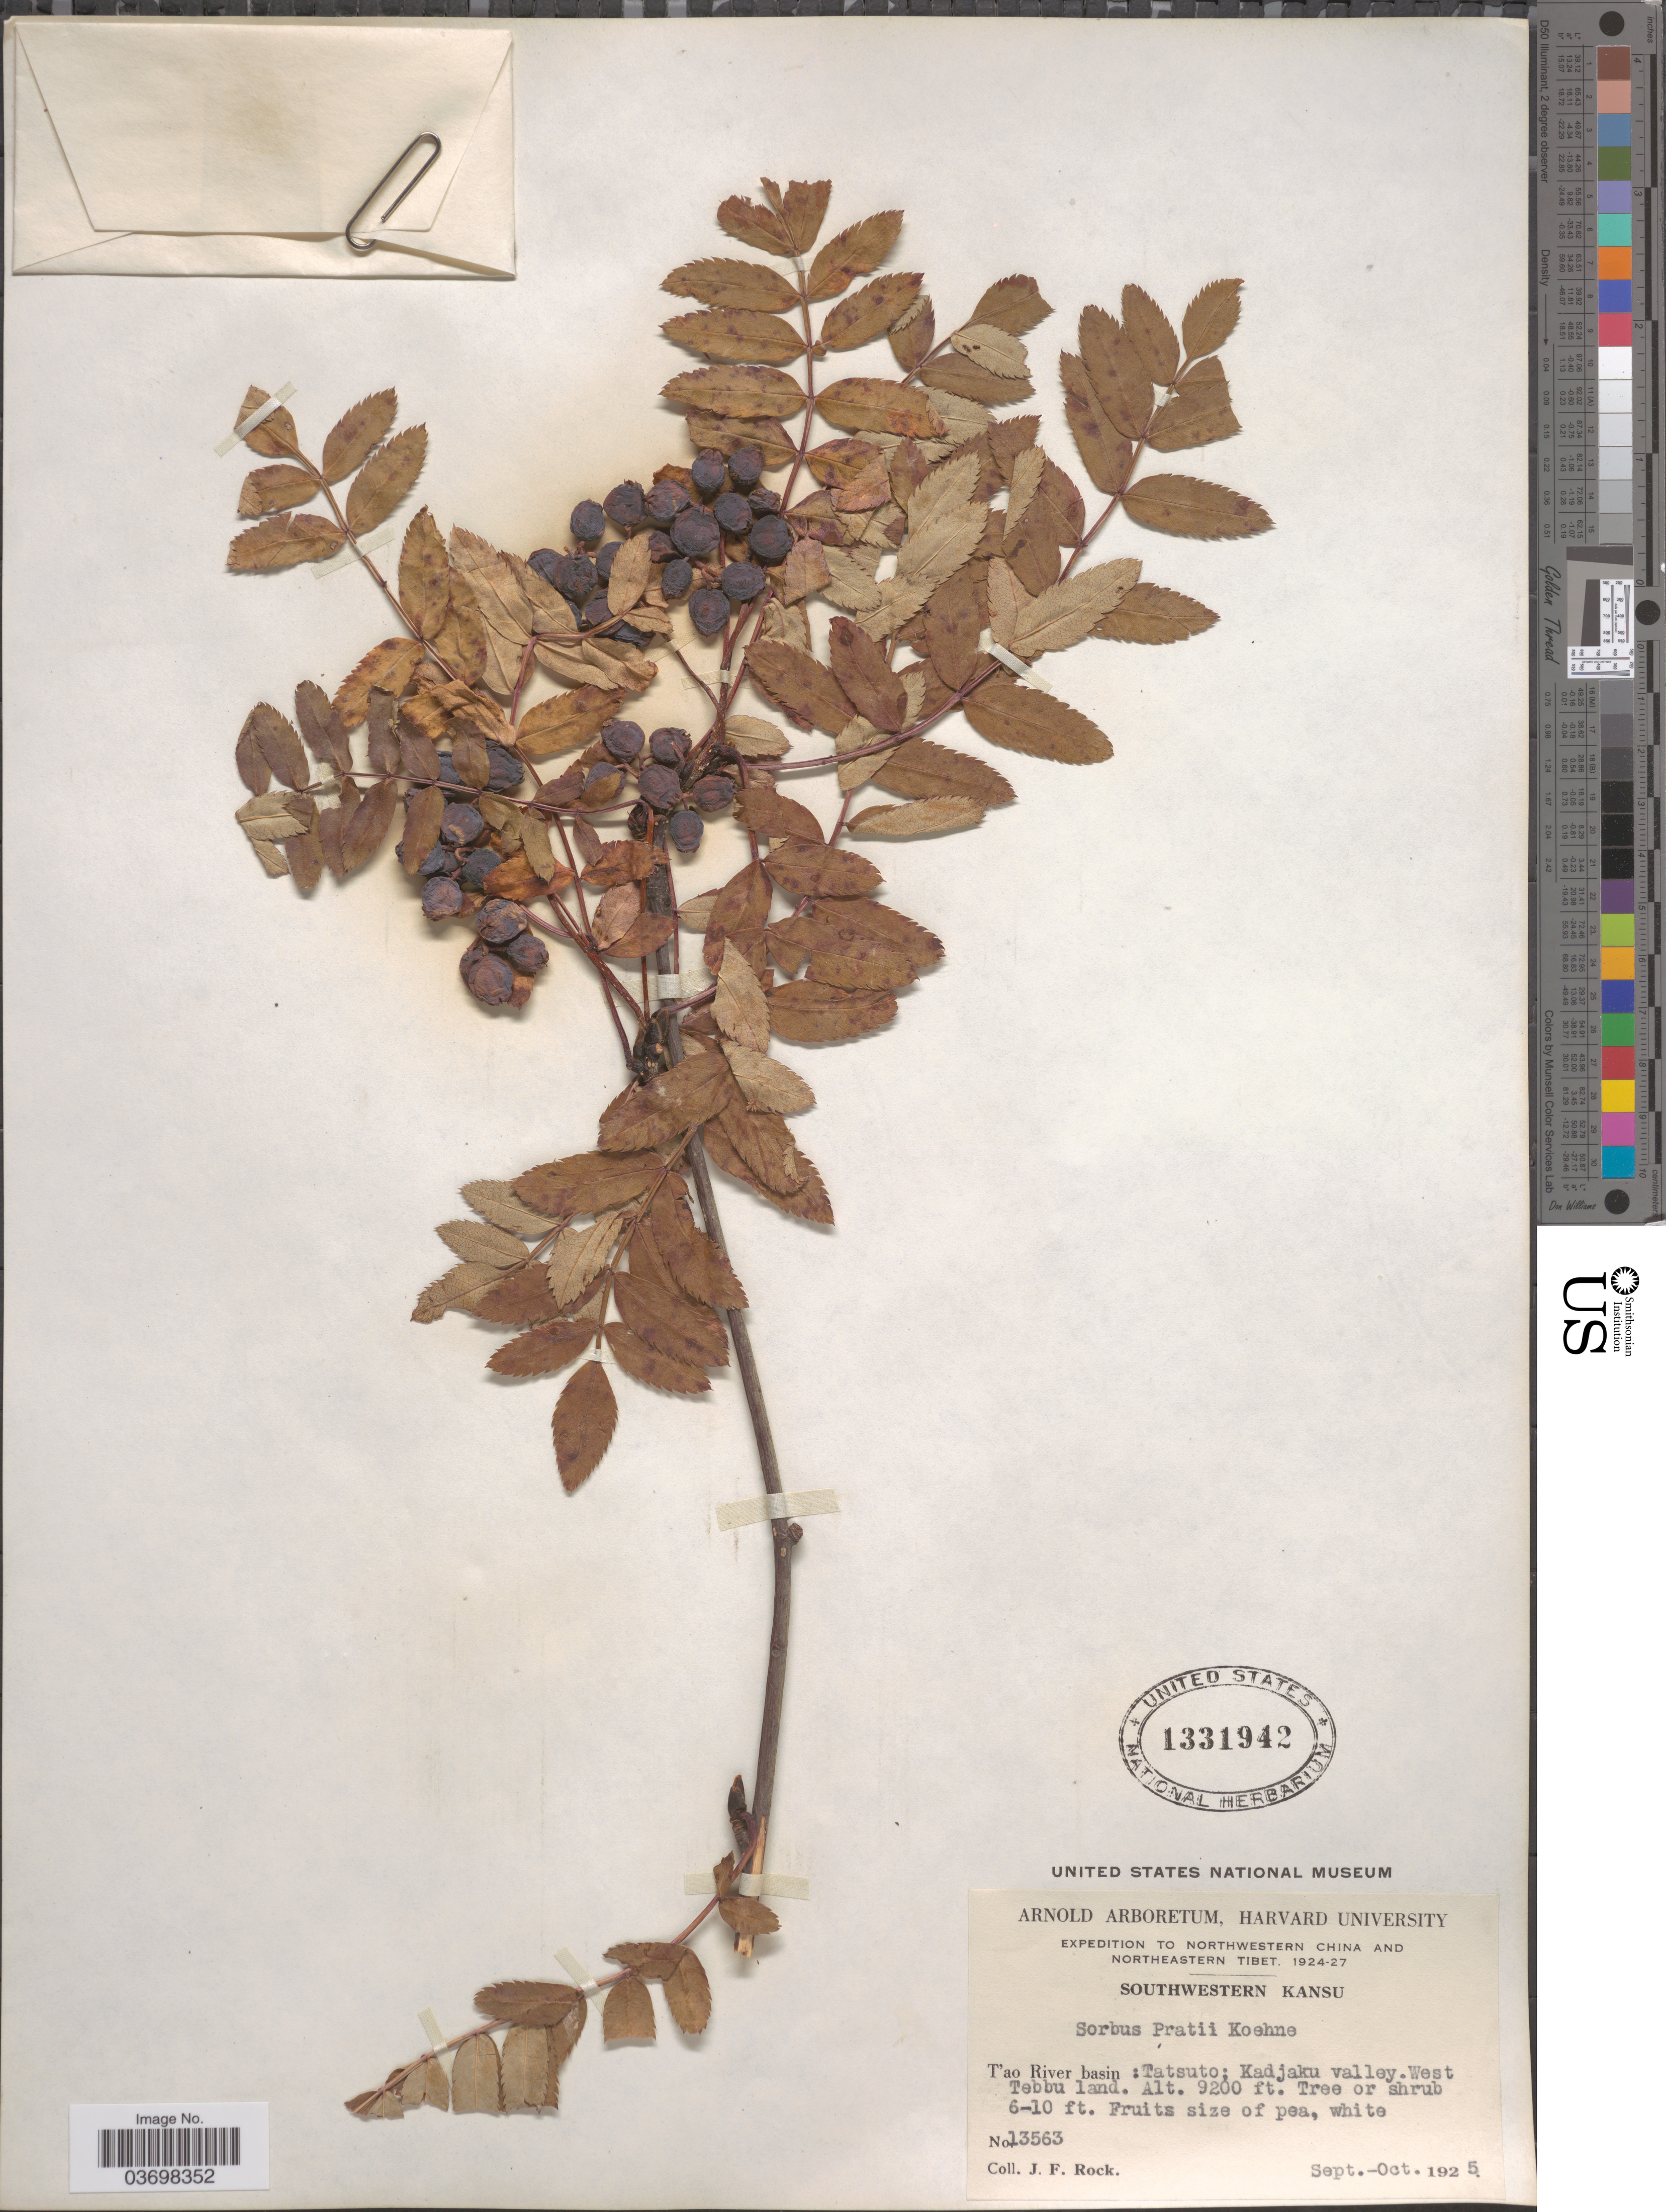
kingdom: Plantae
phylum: Tracheophyta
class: Magnoliopsida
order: Rosales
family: Rosaceae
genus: Sorbus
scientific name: Sorbus prattii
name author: Koehne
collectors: J. Rock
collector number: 13563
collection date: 1925-09/1925-10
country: China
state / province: Gansu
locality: Northwestern China. Southwestern Kansu. T'ao River basin: Tatsuto; Kadjaku valley. West Tebbu land.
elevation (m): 2804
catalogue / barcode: US 1331942